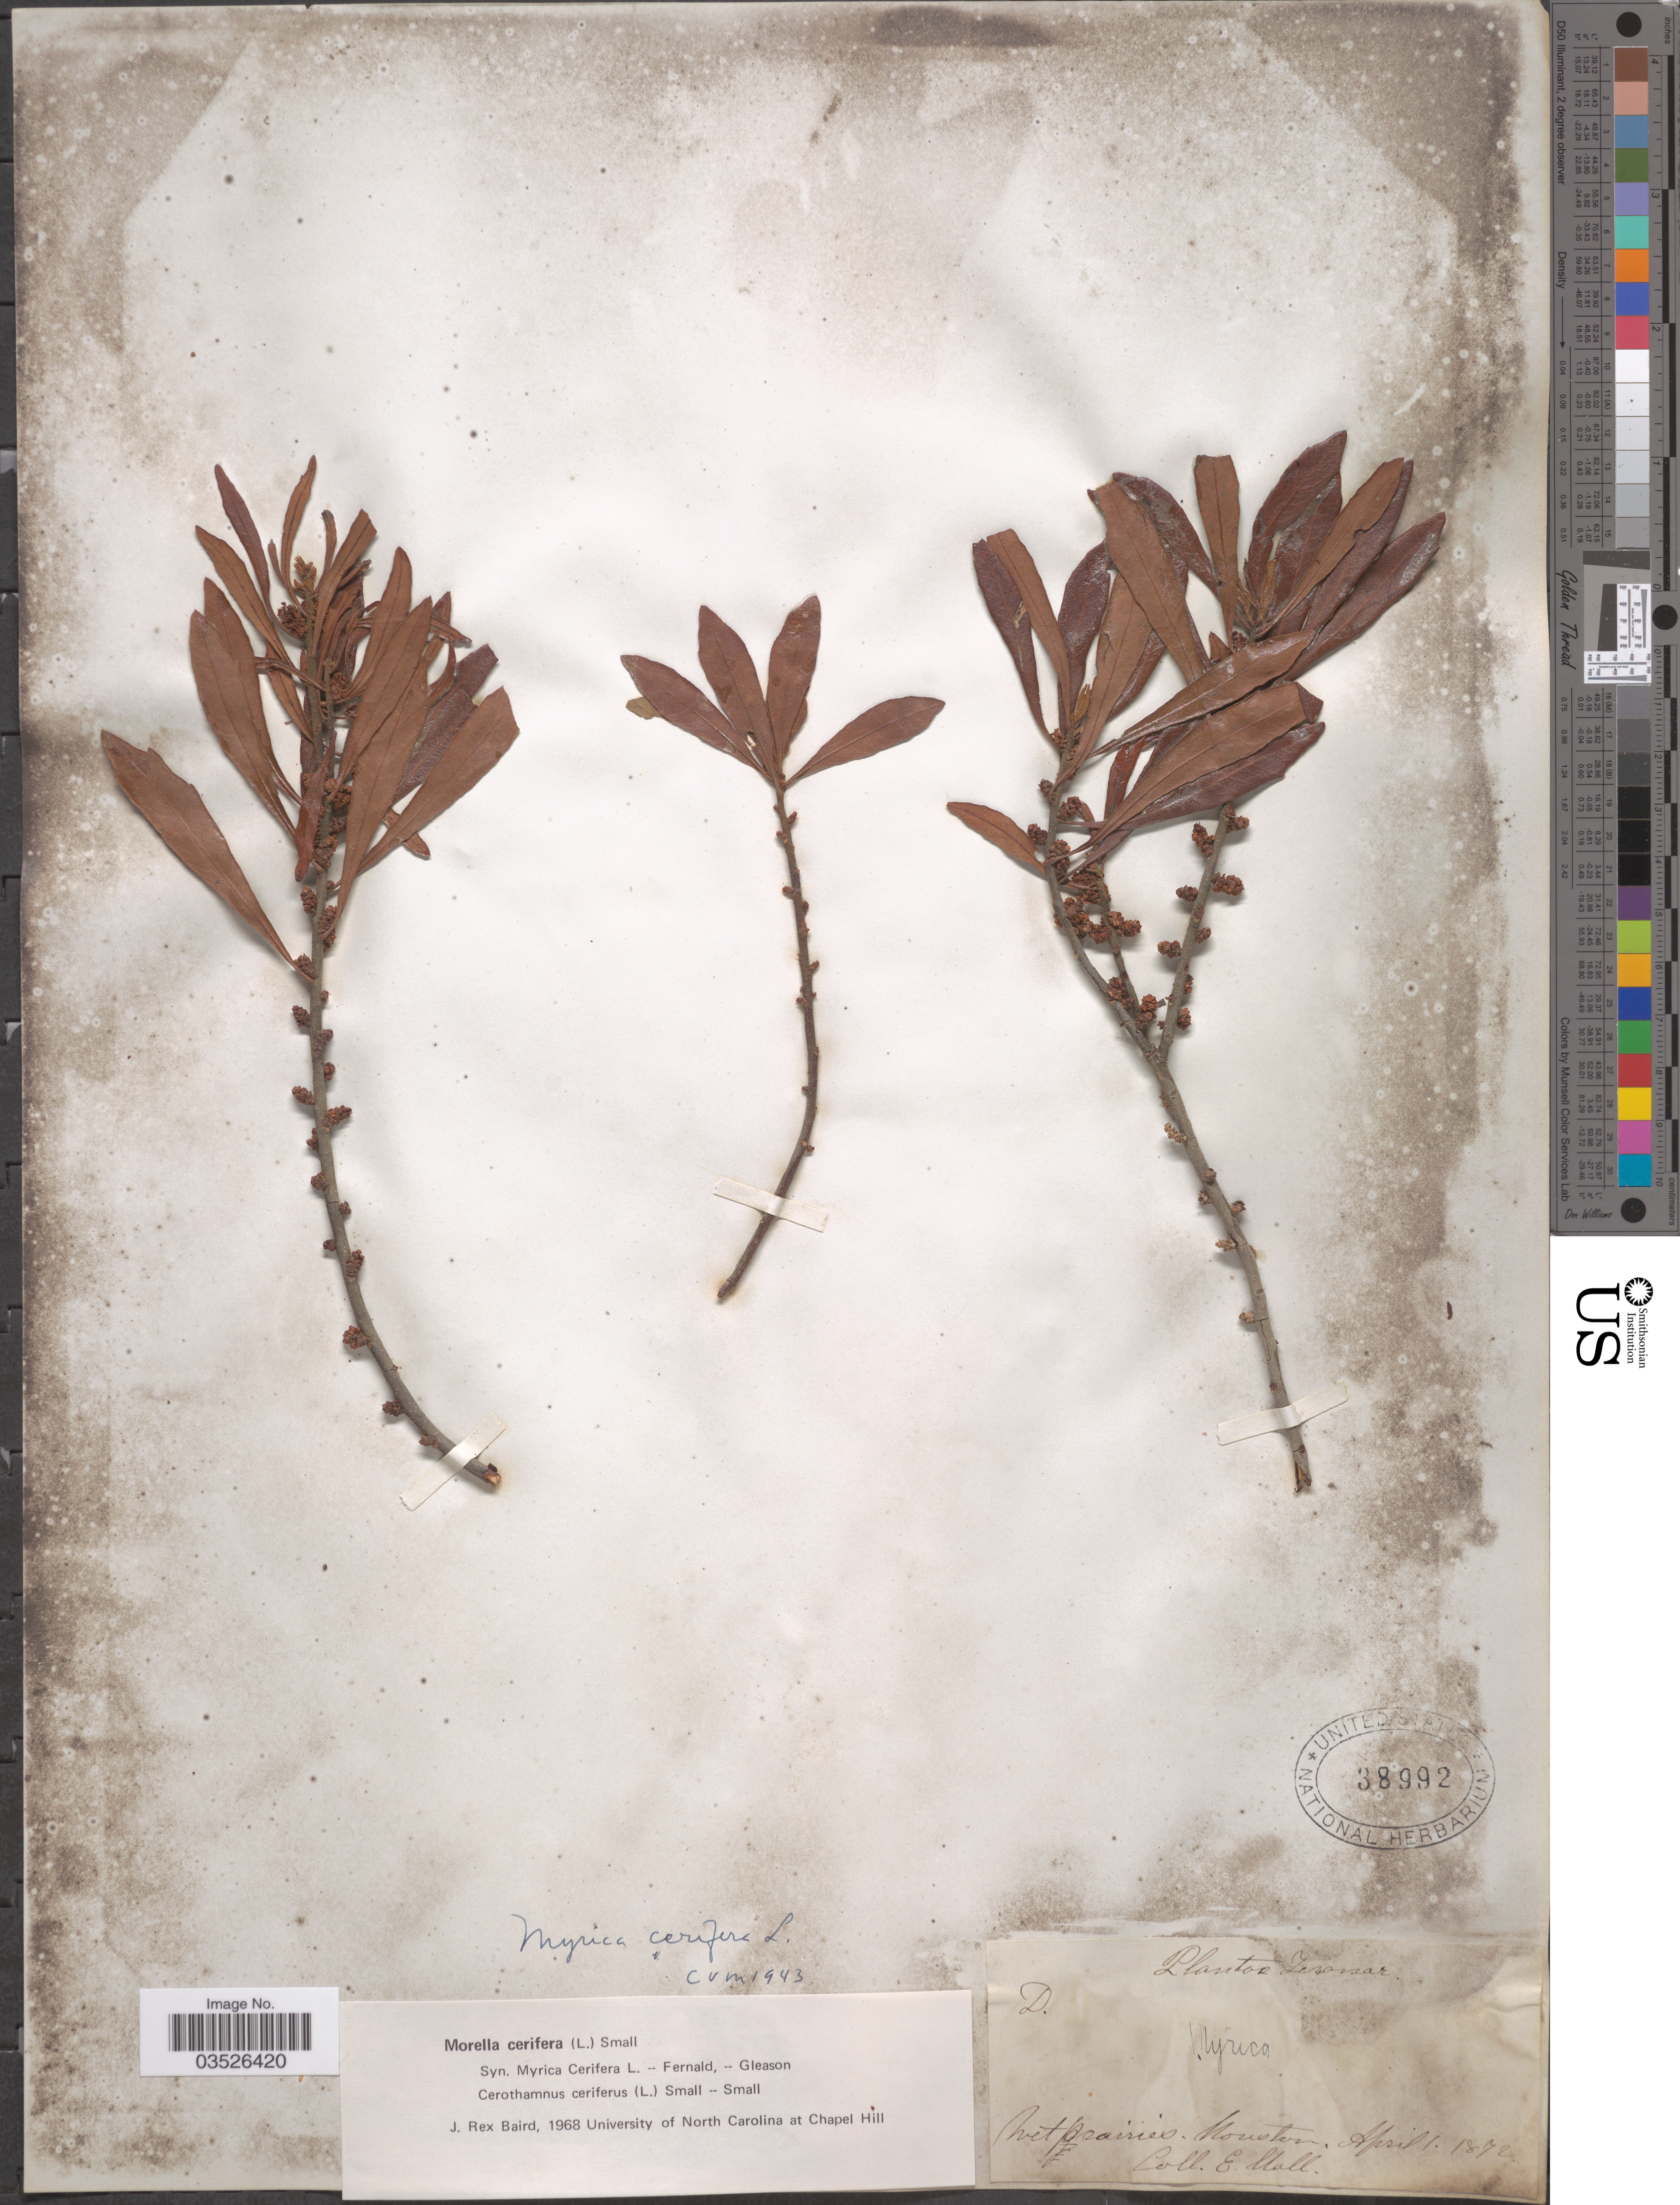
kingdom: Plantae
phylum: Tracheophyta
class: Magnoliopsida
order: Fagales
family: Myricaceae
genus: Morella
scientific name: Morella cerifera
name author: (L.) Small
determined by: Baird, James Rex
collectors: E. Hall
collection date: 1872-04-01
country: United States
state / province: Texas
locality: Houston.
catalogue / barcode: US 38992